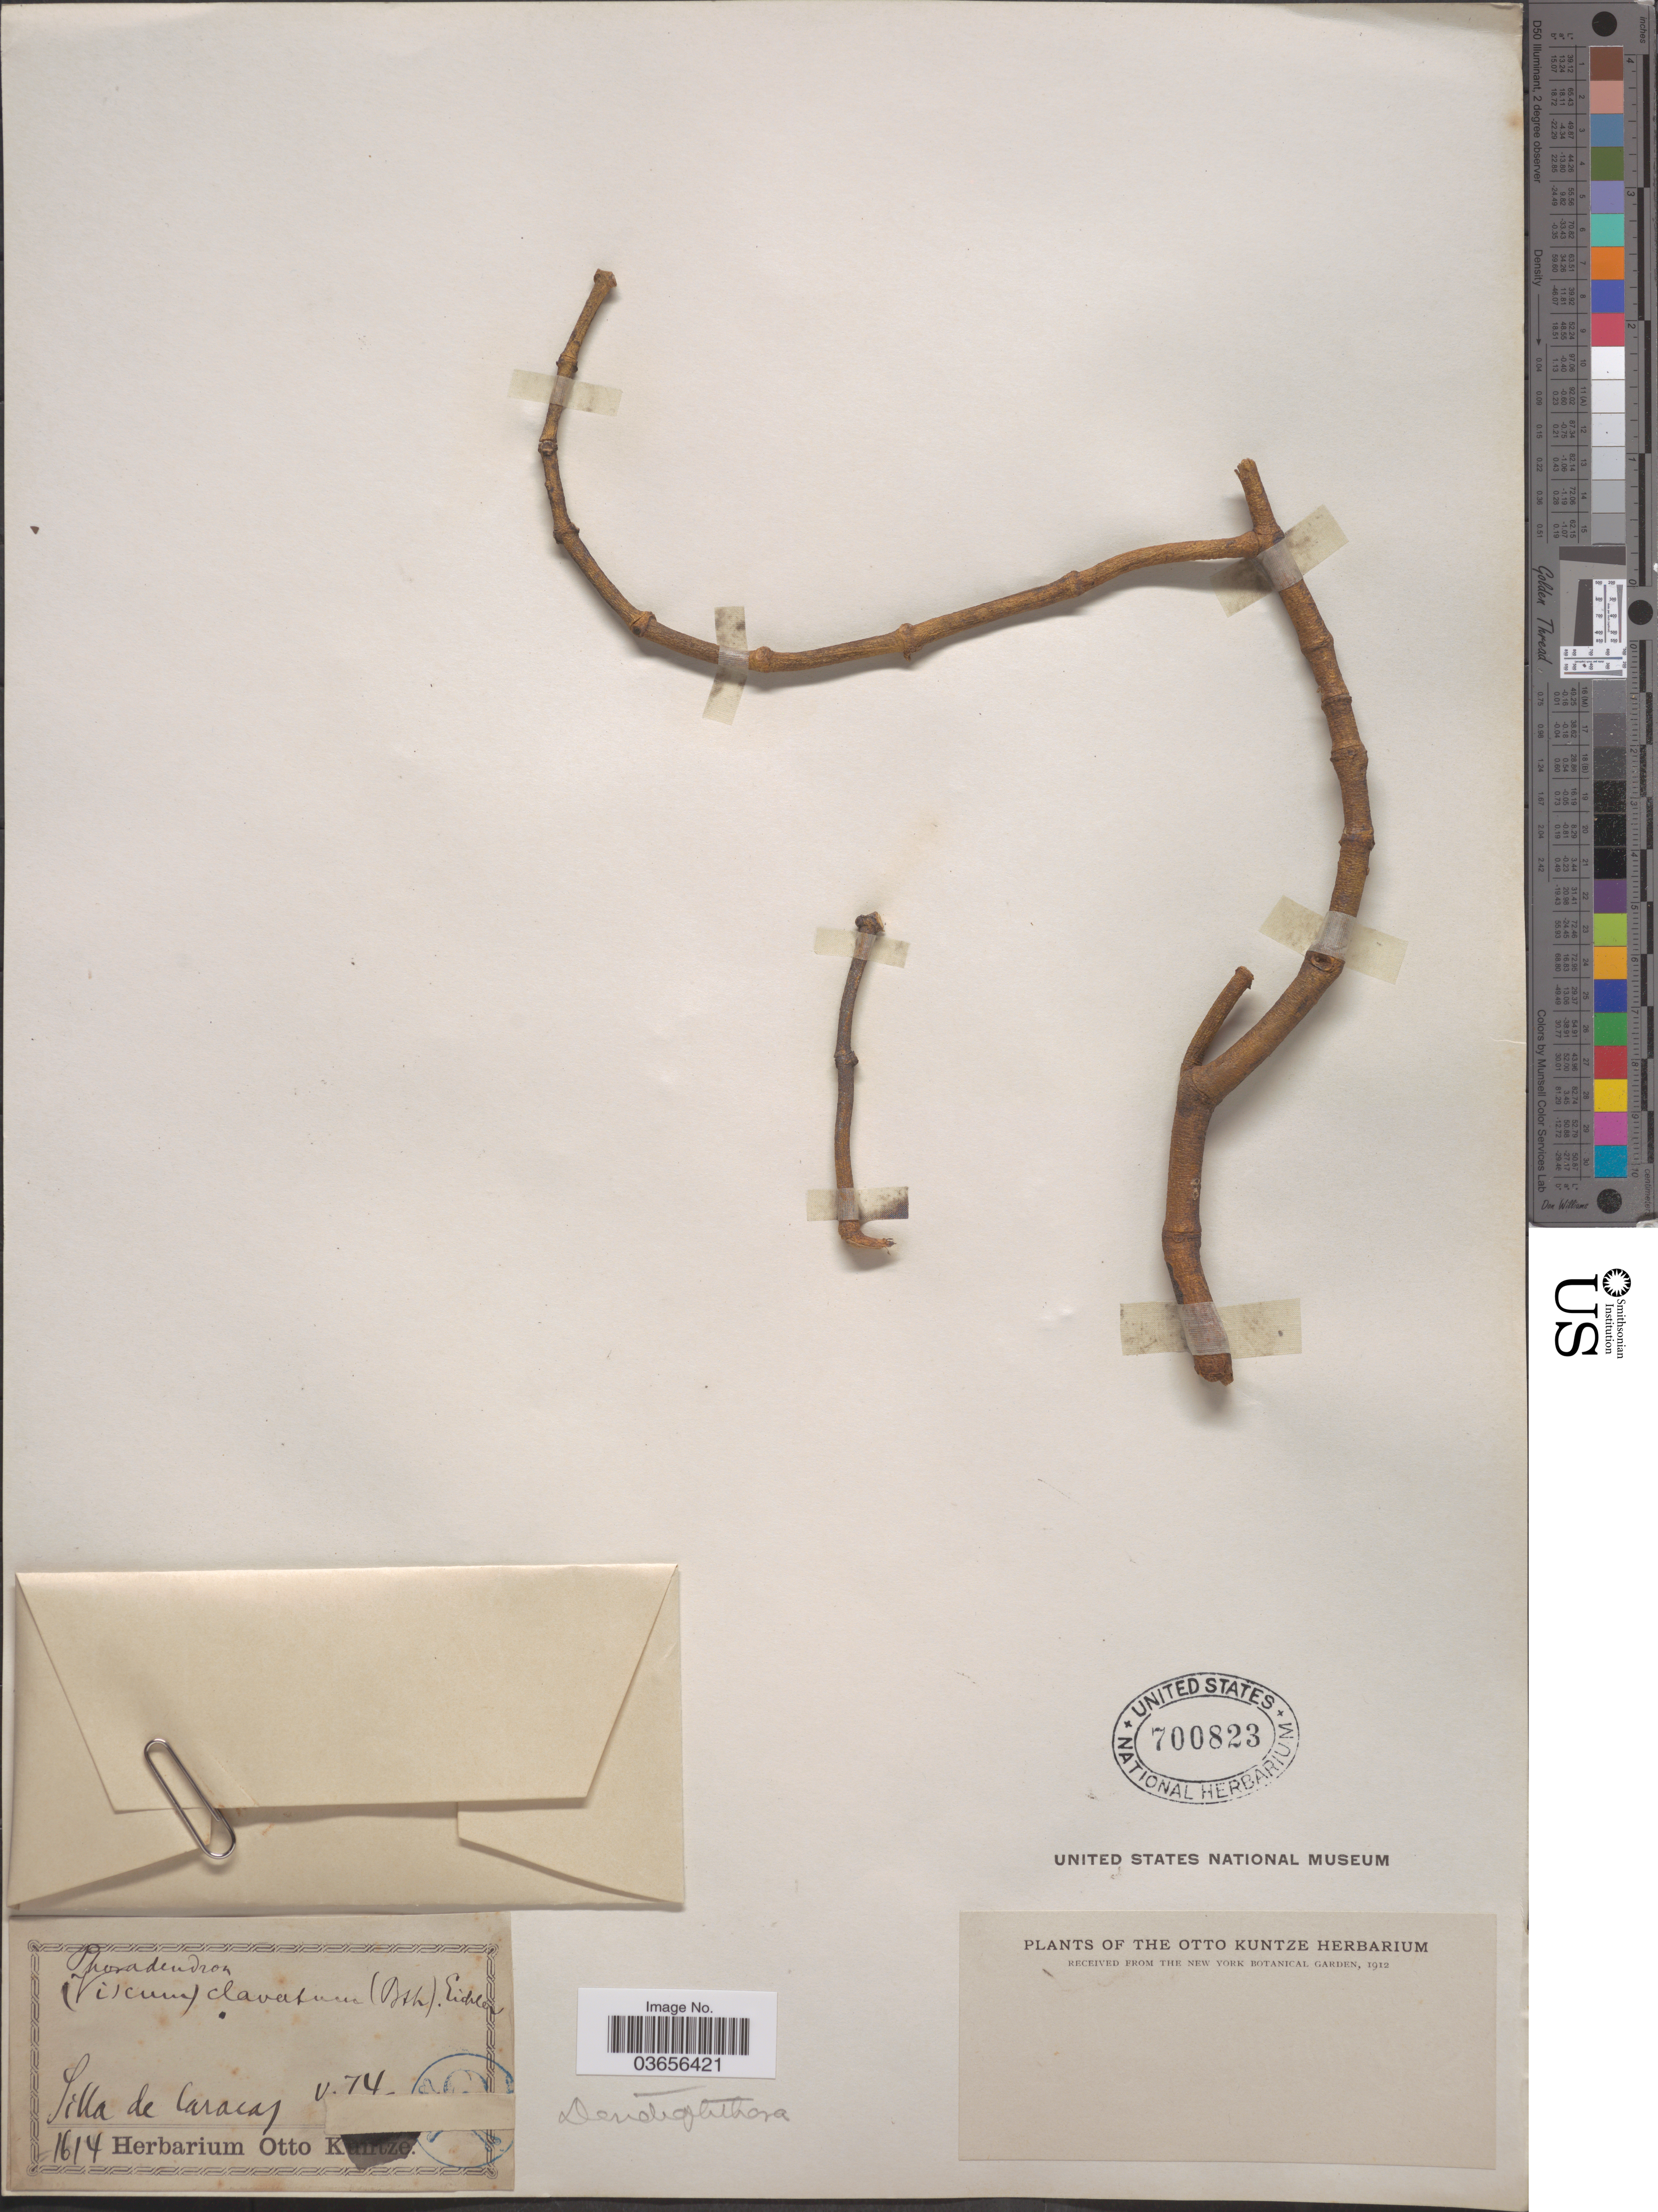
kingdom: Plantae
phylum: Tracheophyta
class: Magnoliopsida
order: Santalales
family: Viscaceae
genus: Dendrophthora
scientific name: Dendrophthora cuneifolia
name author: Kuijt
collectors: ex herb. Otto Kuntze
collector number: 1614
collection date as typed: Transcribed d/m/y: /5/74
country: Venezuela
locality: Silla de Caracas.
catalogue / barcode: US 700823